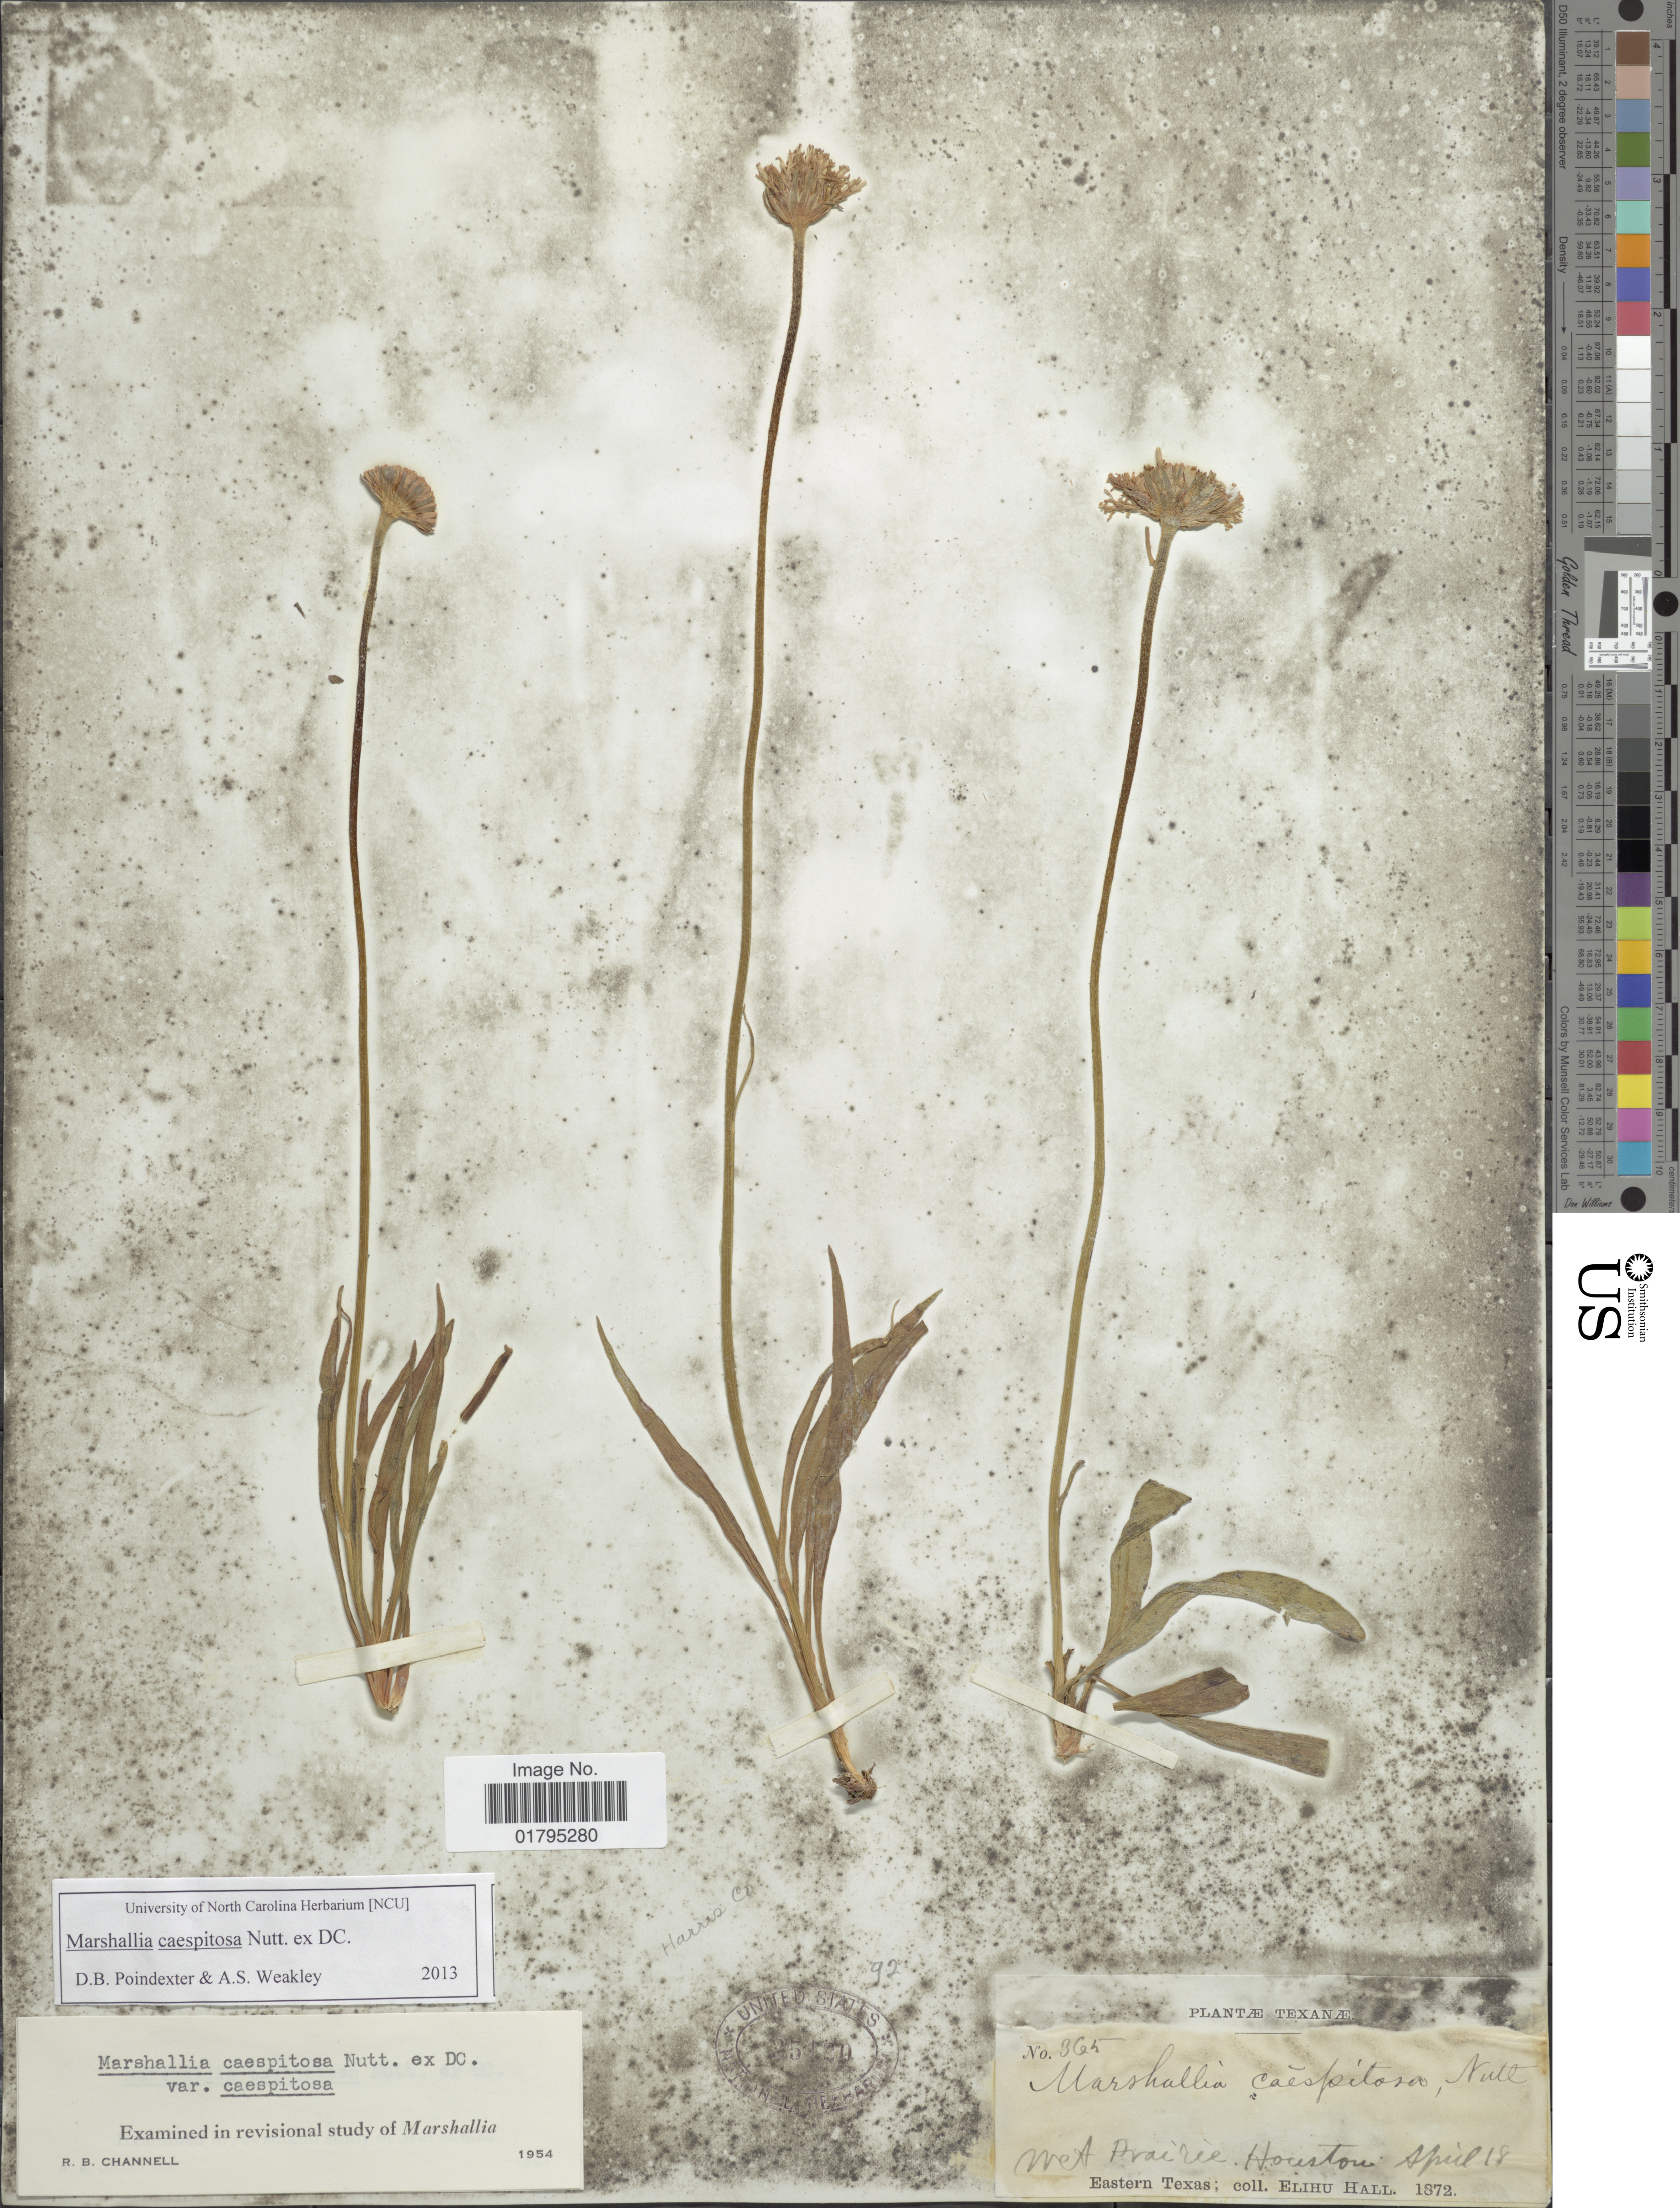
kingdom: Plantae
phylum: Tracheophyta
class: Magnoliopsida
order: Asterales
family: Asteraceae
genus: Marshallia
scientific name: Marshallia caespitosa var. caespitosa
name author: Nutt. ex DC.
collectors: E. Hall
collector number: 365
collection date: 1872-04-18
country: United States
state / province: Texas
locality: Texas, Houston, Eastern Texas.